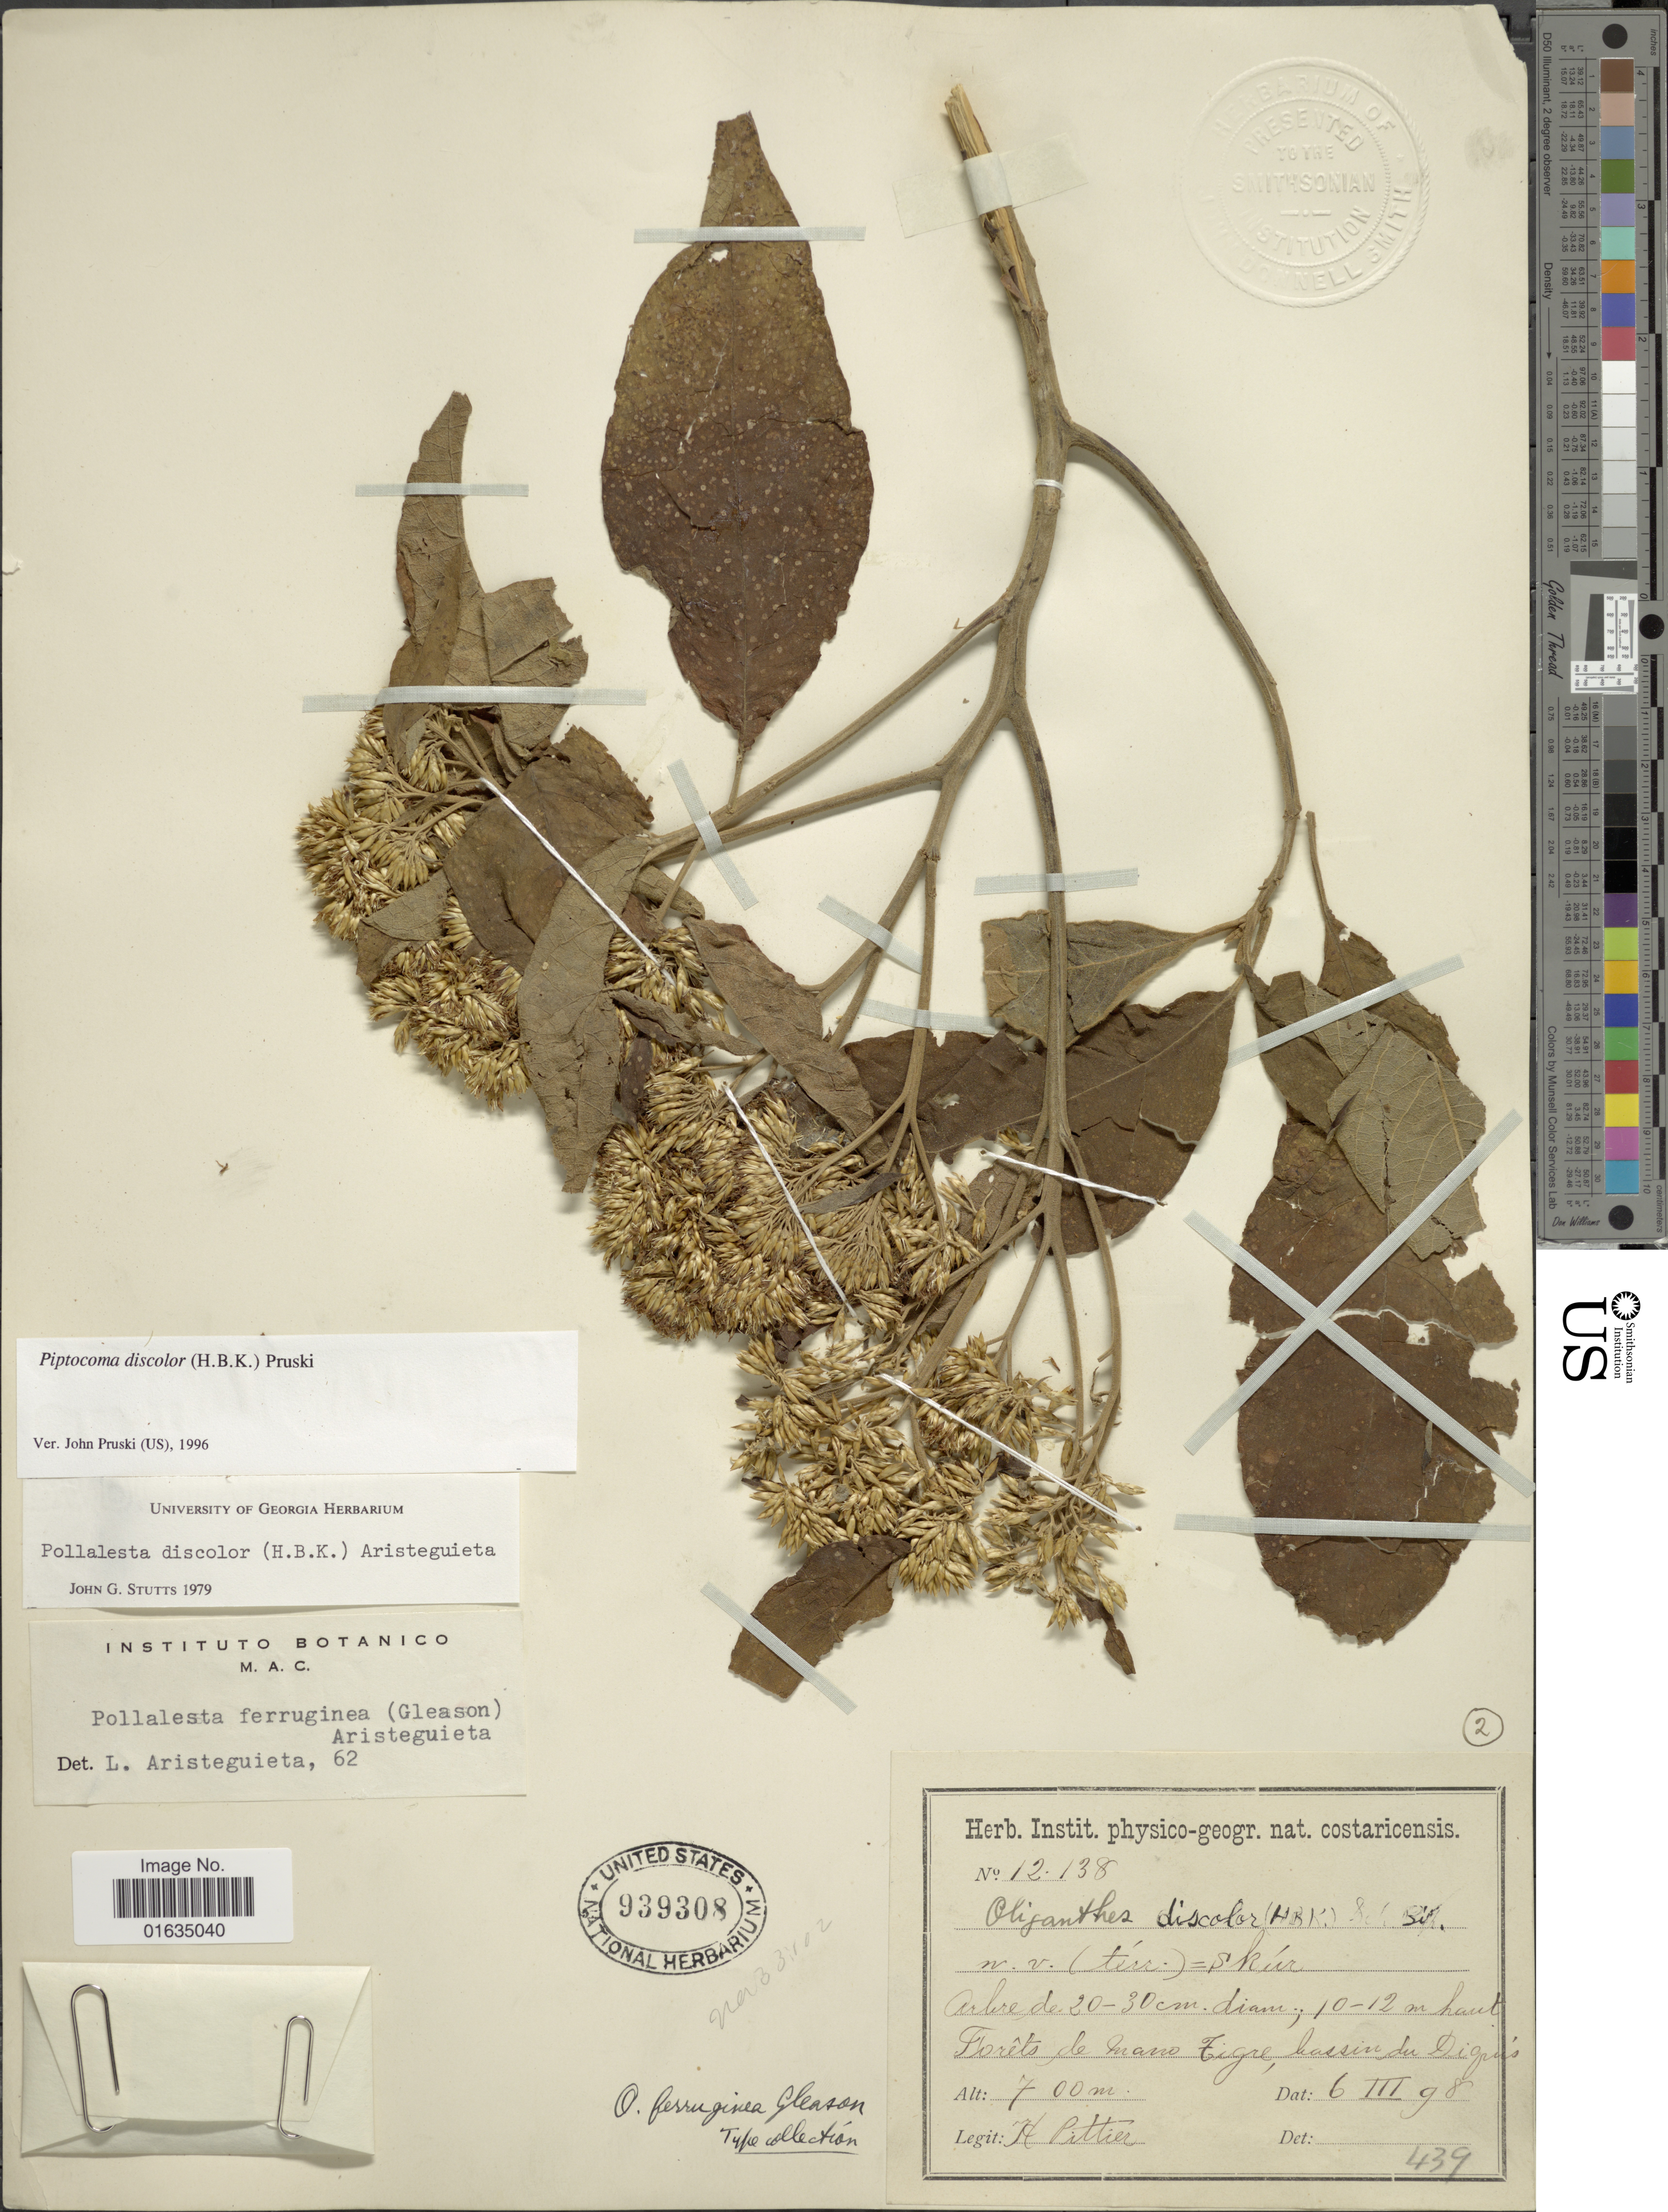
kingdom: Plantae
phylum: Tracheophyta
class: Magnoliopsida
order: Asterales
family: Asteraceae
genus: Pollalesta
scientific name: Pollalesta discolor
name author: (Kunth) Aristeg.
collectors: H. F. Pittier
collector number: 12138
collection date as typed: Transcribed d/m/y: 6/3/98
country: Costa Rica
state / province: Puntarenas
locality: Forets de mano Tigre, bassin du Diquis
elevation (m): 700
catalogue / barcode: US 939308